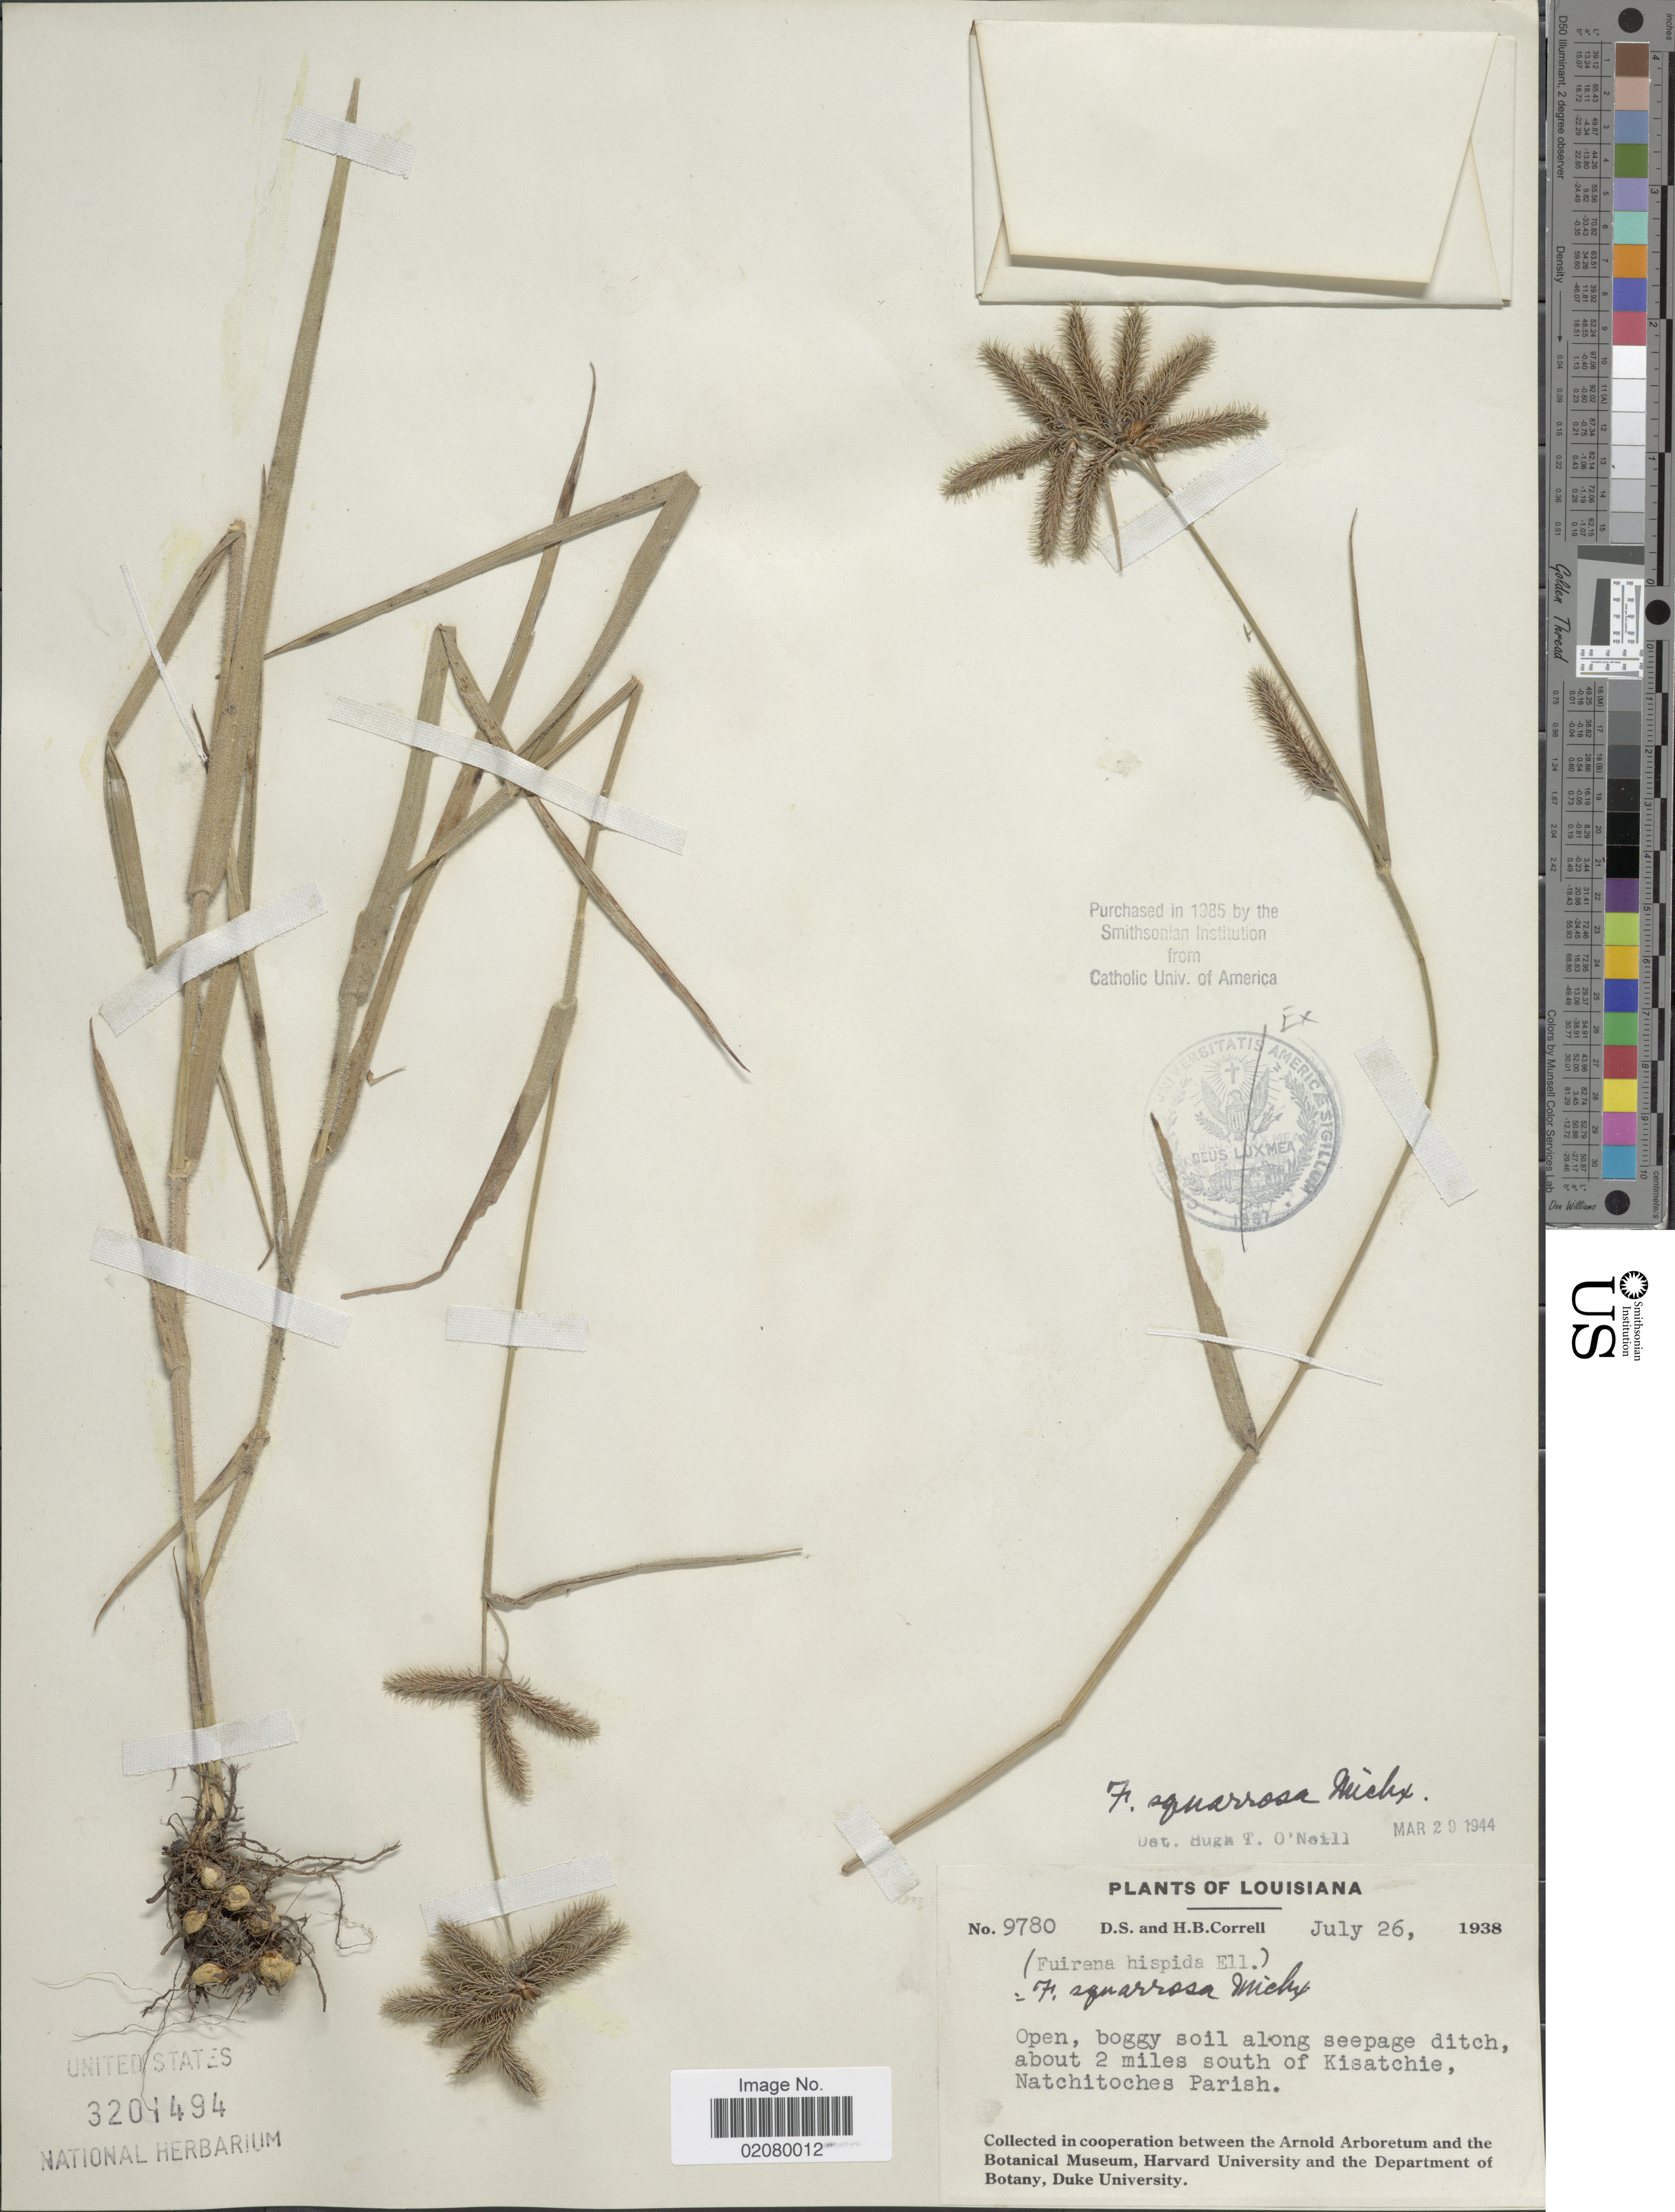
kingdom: Plantae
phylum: Tracheophyta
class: Liliopsida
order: Poales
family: Cyperaceae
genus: Fuirena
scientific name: Fuirena squarrosa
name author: Michx.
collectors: D. S. Correll & H. Correll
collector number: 9780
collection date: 1938-07-26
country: United States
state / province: Louisiana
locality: Open, boggy soil along seepage ditch, about 2 miles south of Kisatchie, Natchitoches Parish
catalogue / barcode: US 3201494